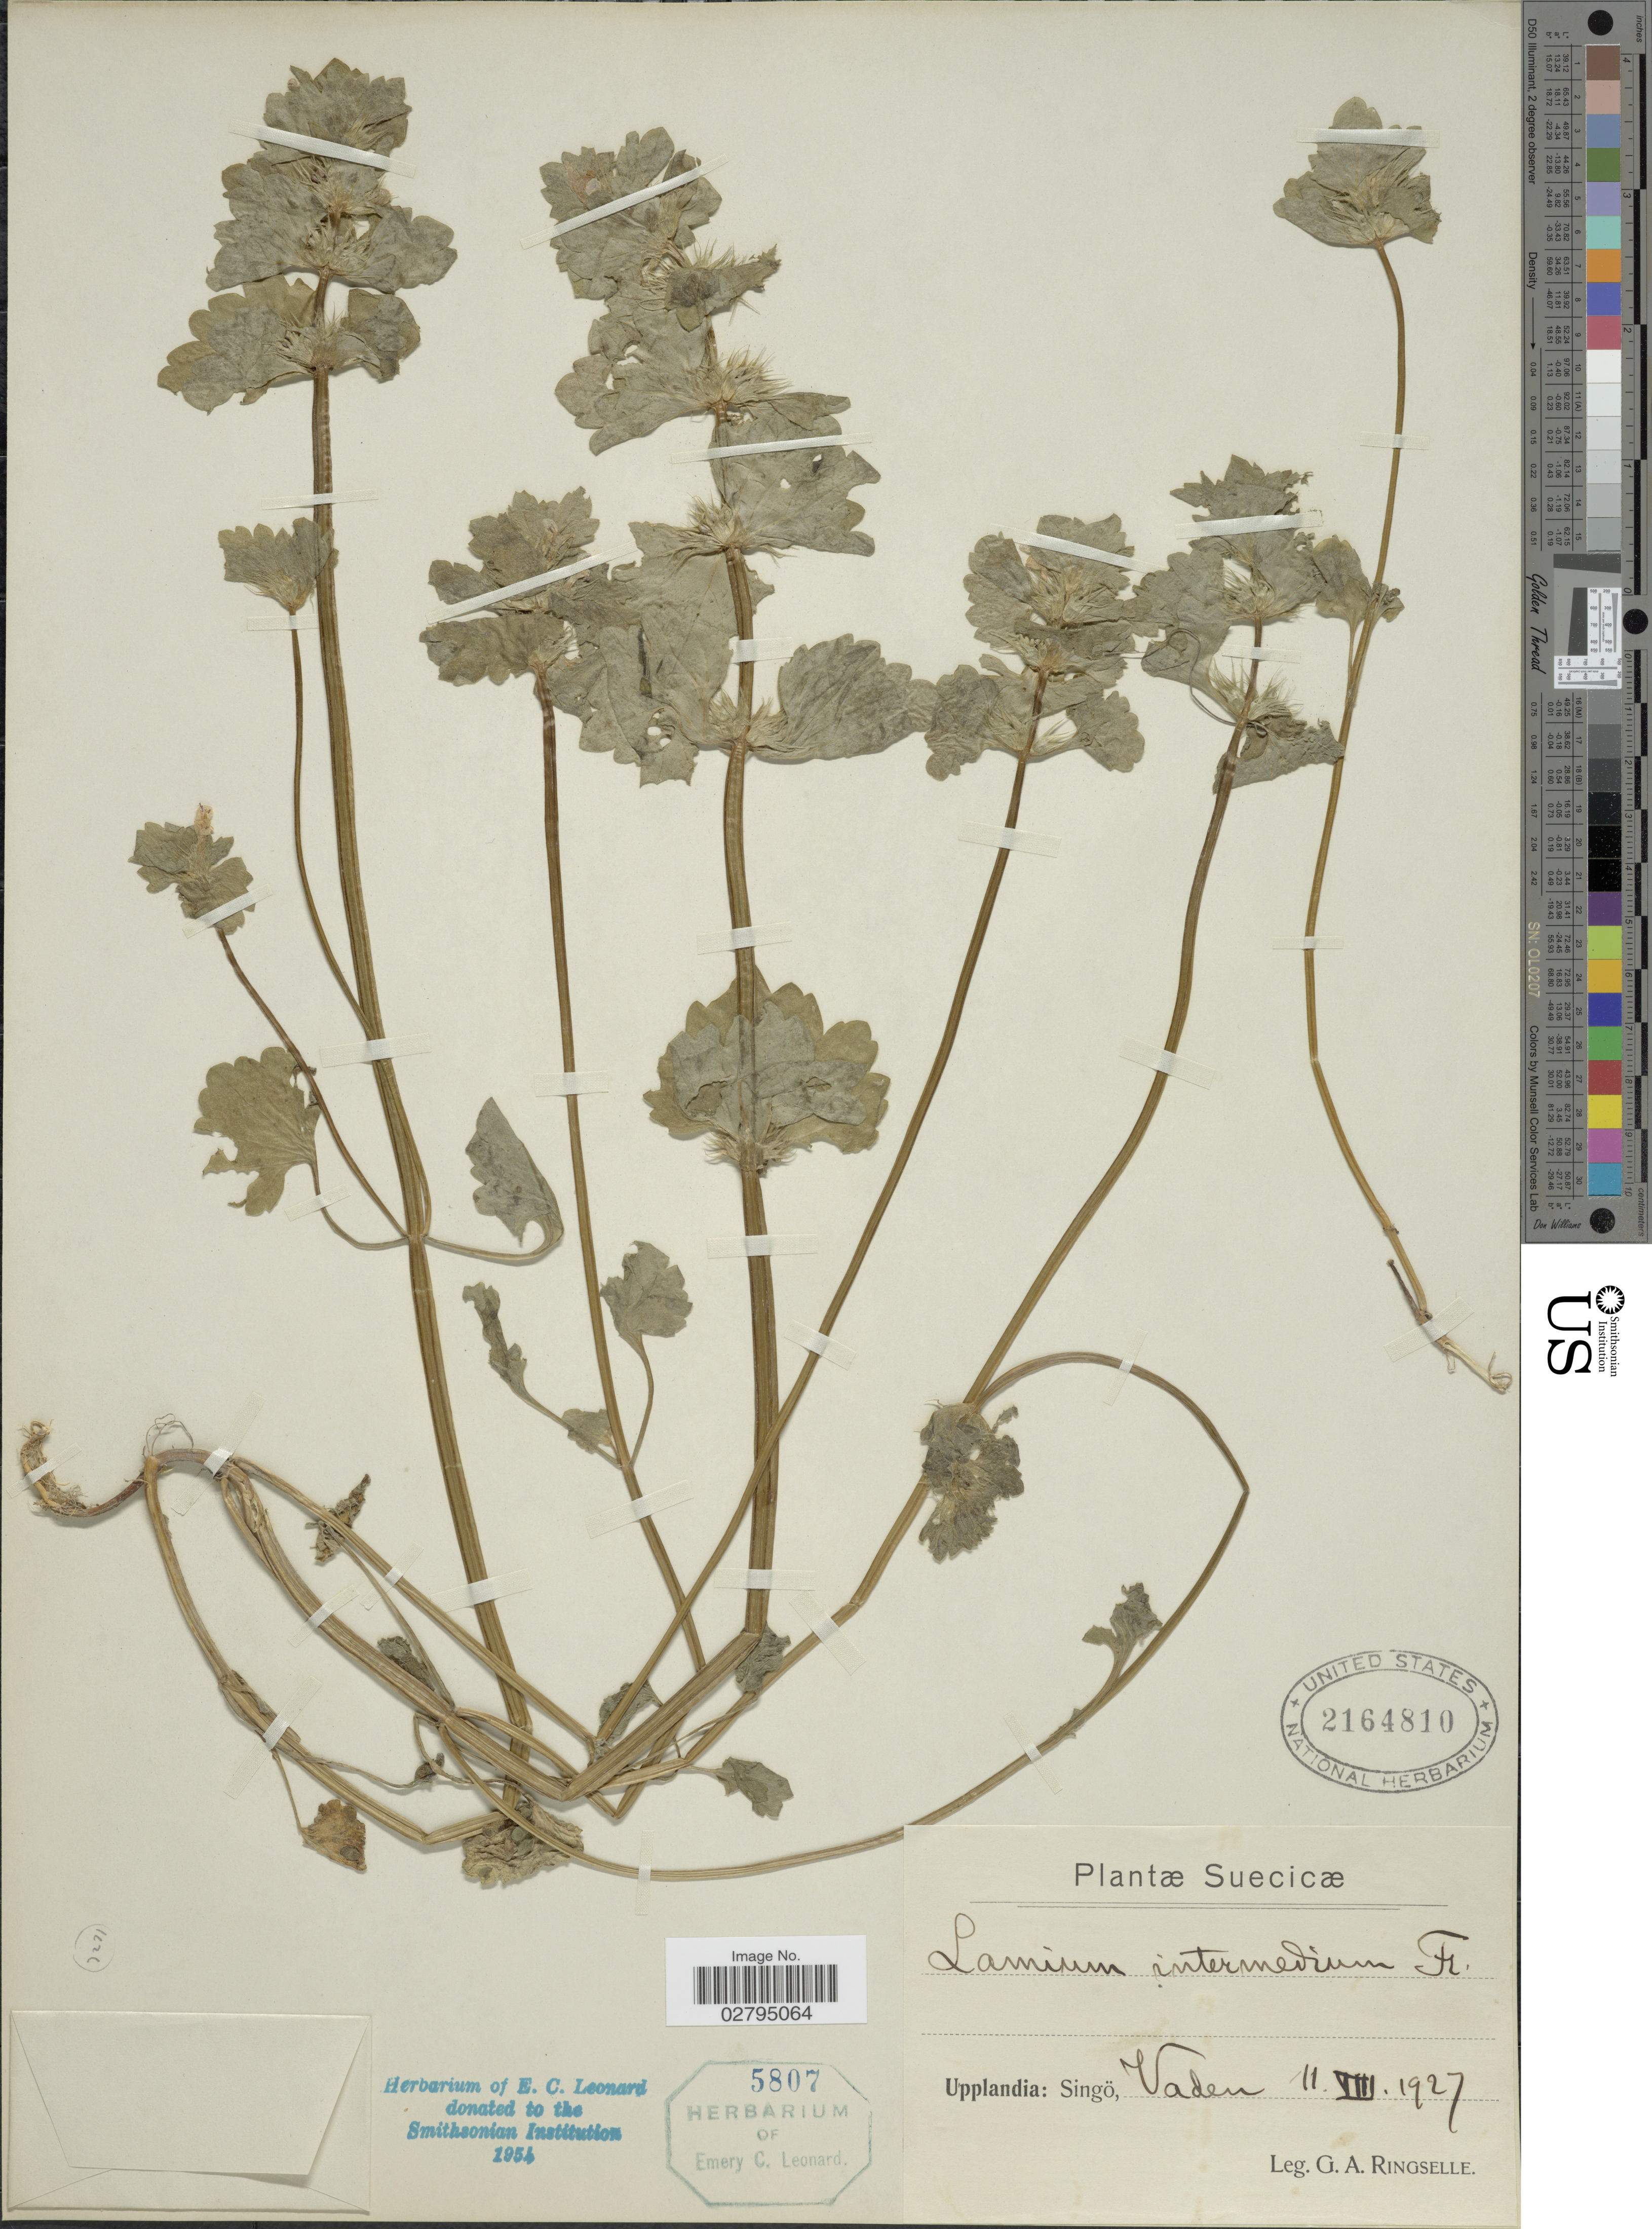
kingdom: Plantae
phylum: Tracheophyta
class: Magnoliopsida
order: Lamiales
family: Lamiaceae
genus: Lamium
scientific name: Lamium confertum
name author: Fr.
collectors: G. Ringselle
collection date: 1927-08-11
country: Sweden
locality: Suecicæ. Upplandia: Singö, Vaden.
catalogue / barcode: US 2164810